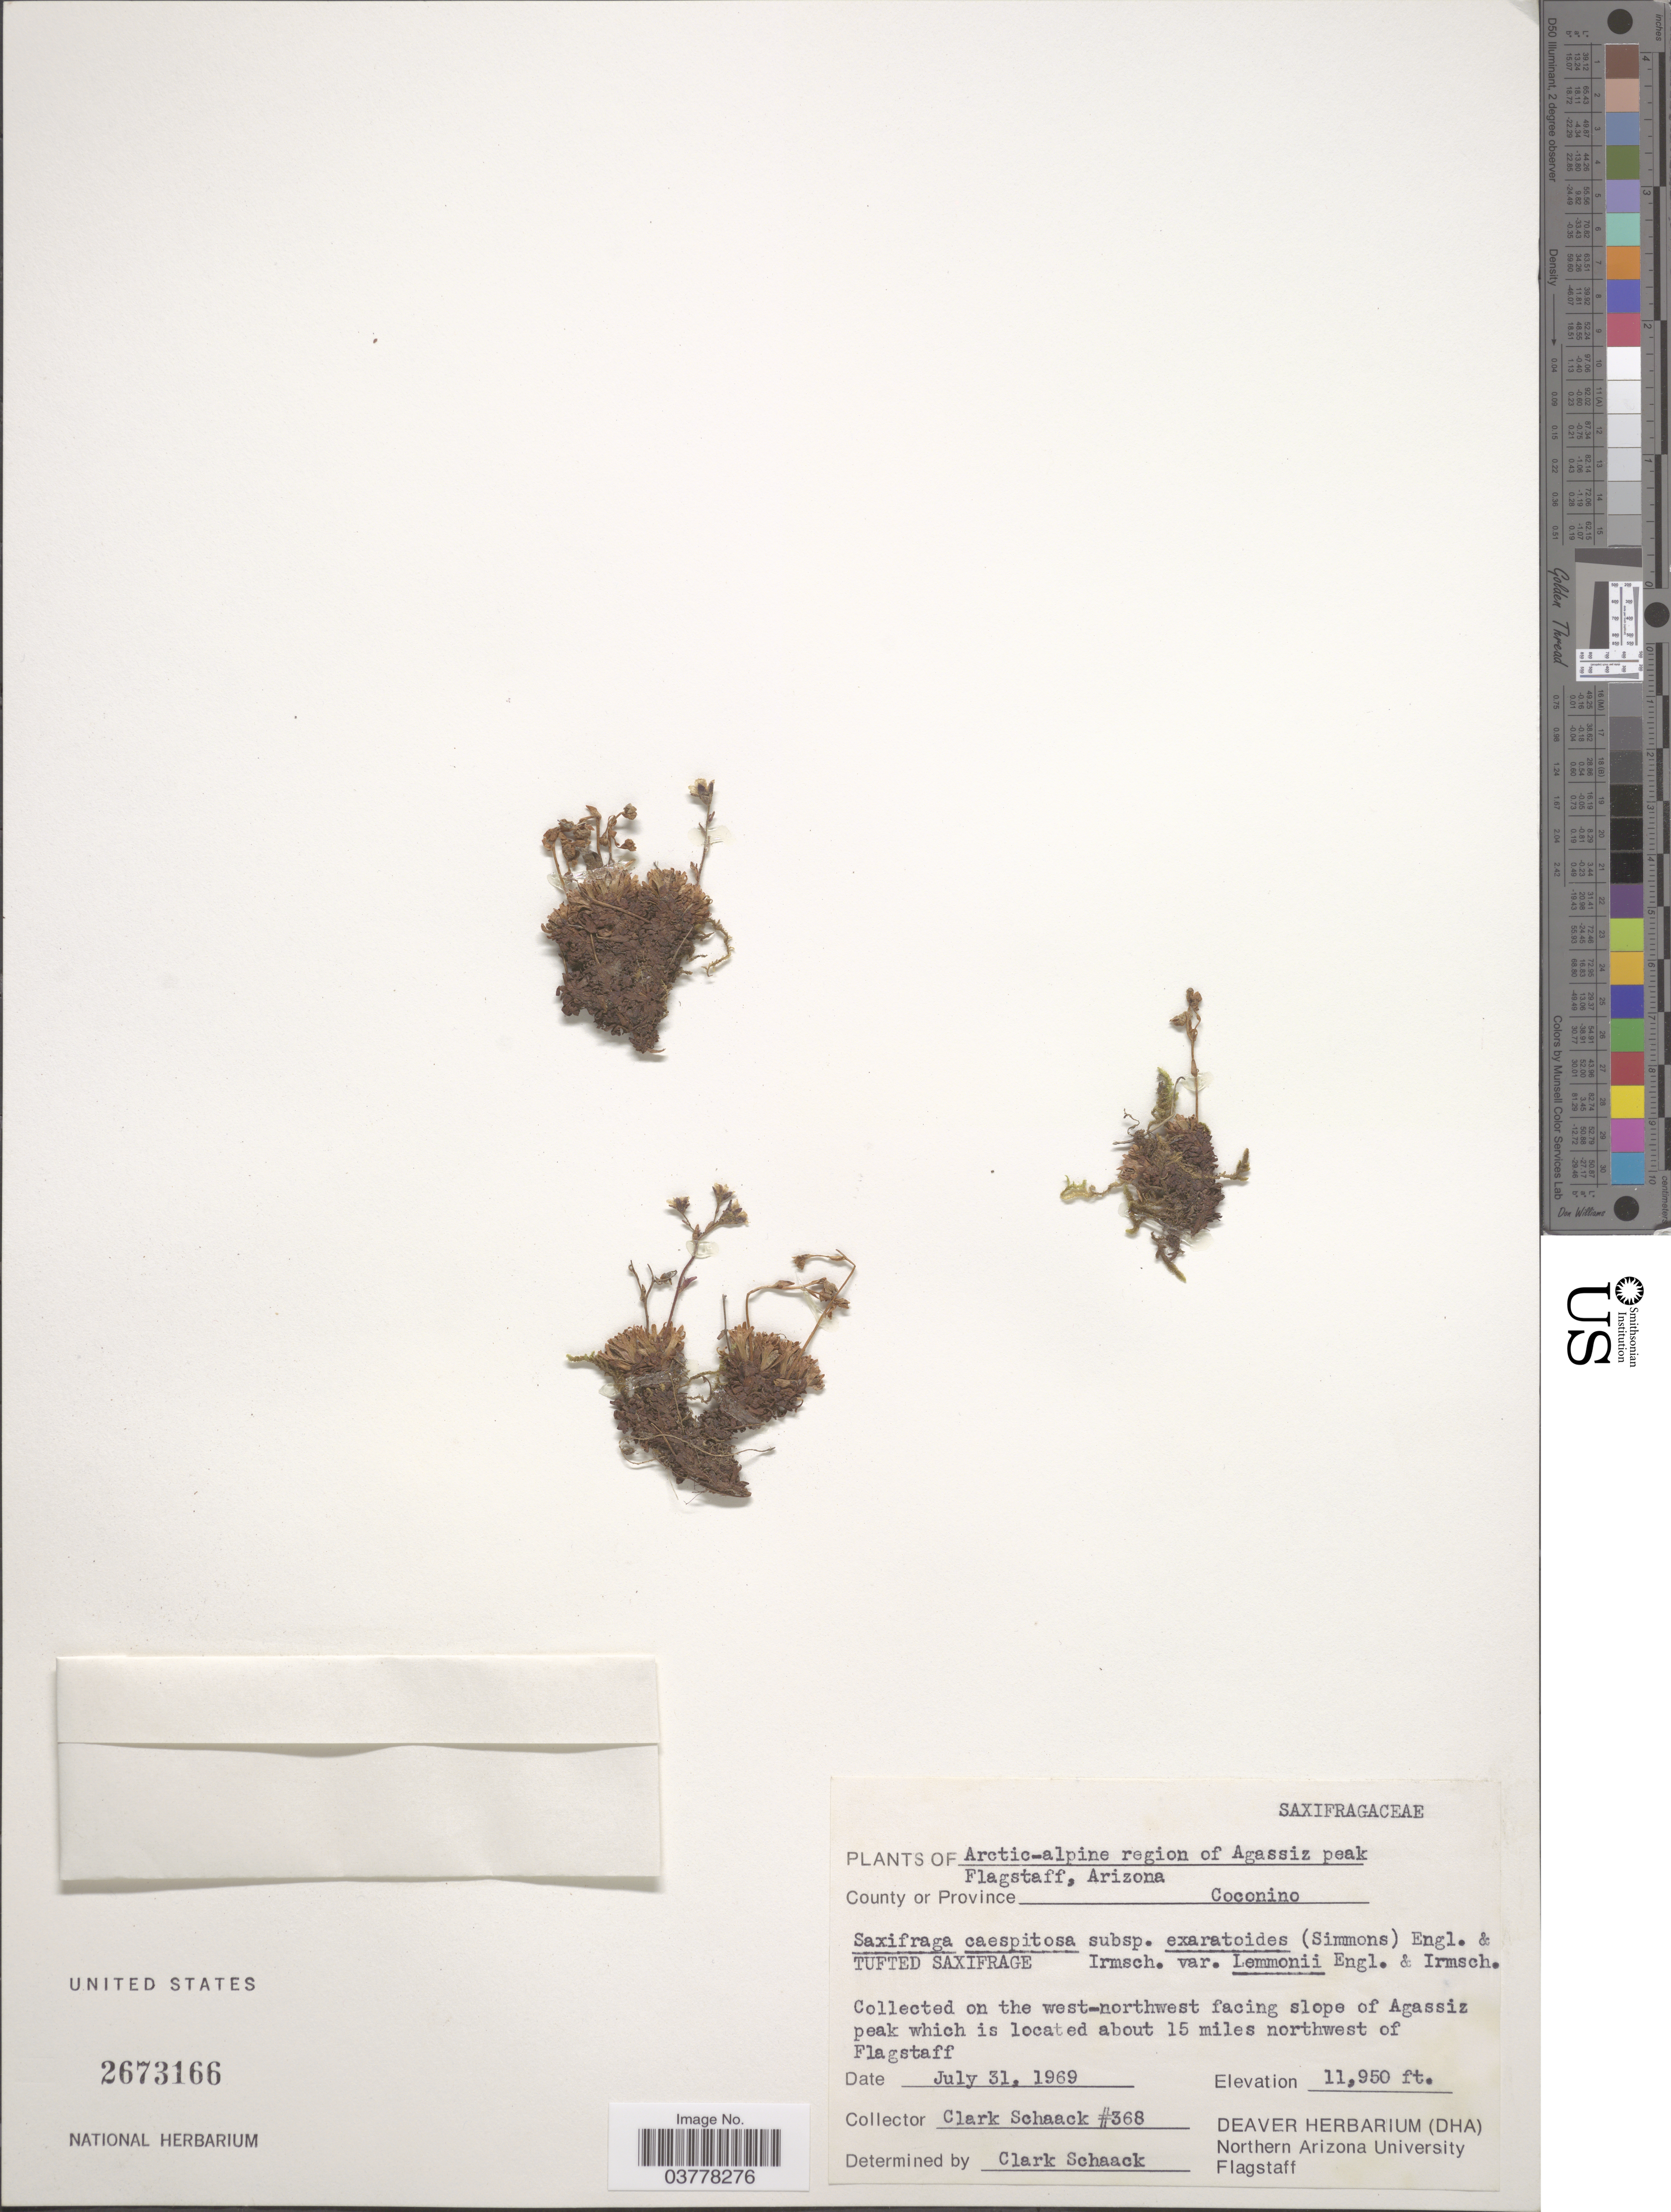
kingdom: Plantae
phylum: Tracheophyta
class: Magnoliopsida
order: Saxifragales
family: Saxifragaceae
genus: Saxifraga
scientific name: Saxifraga caespitosa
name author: L.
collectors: C. G. Schaack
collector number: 368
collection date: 1969-07-31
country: United States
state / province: Arizona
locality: Arctic-alpine region of Agassiz peak, Flagstaff. County or Province Coconino. On the west-northwest facing slope of Agassiz peak which is located about 15 miles northwest of Flagstaff.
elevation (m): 3642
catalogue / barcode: US 2673166